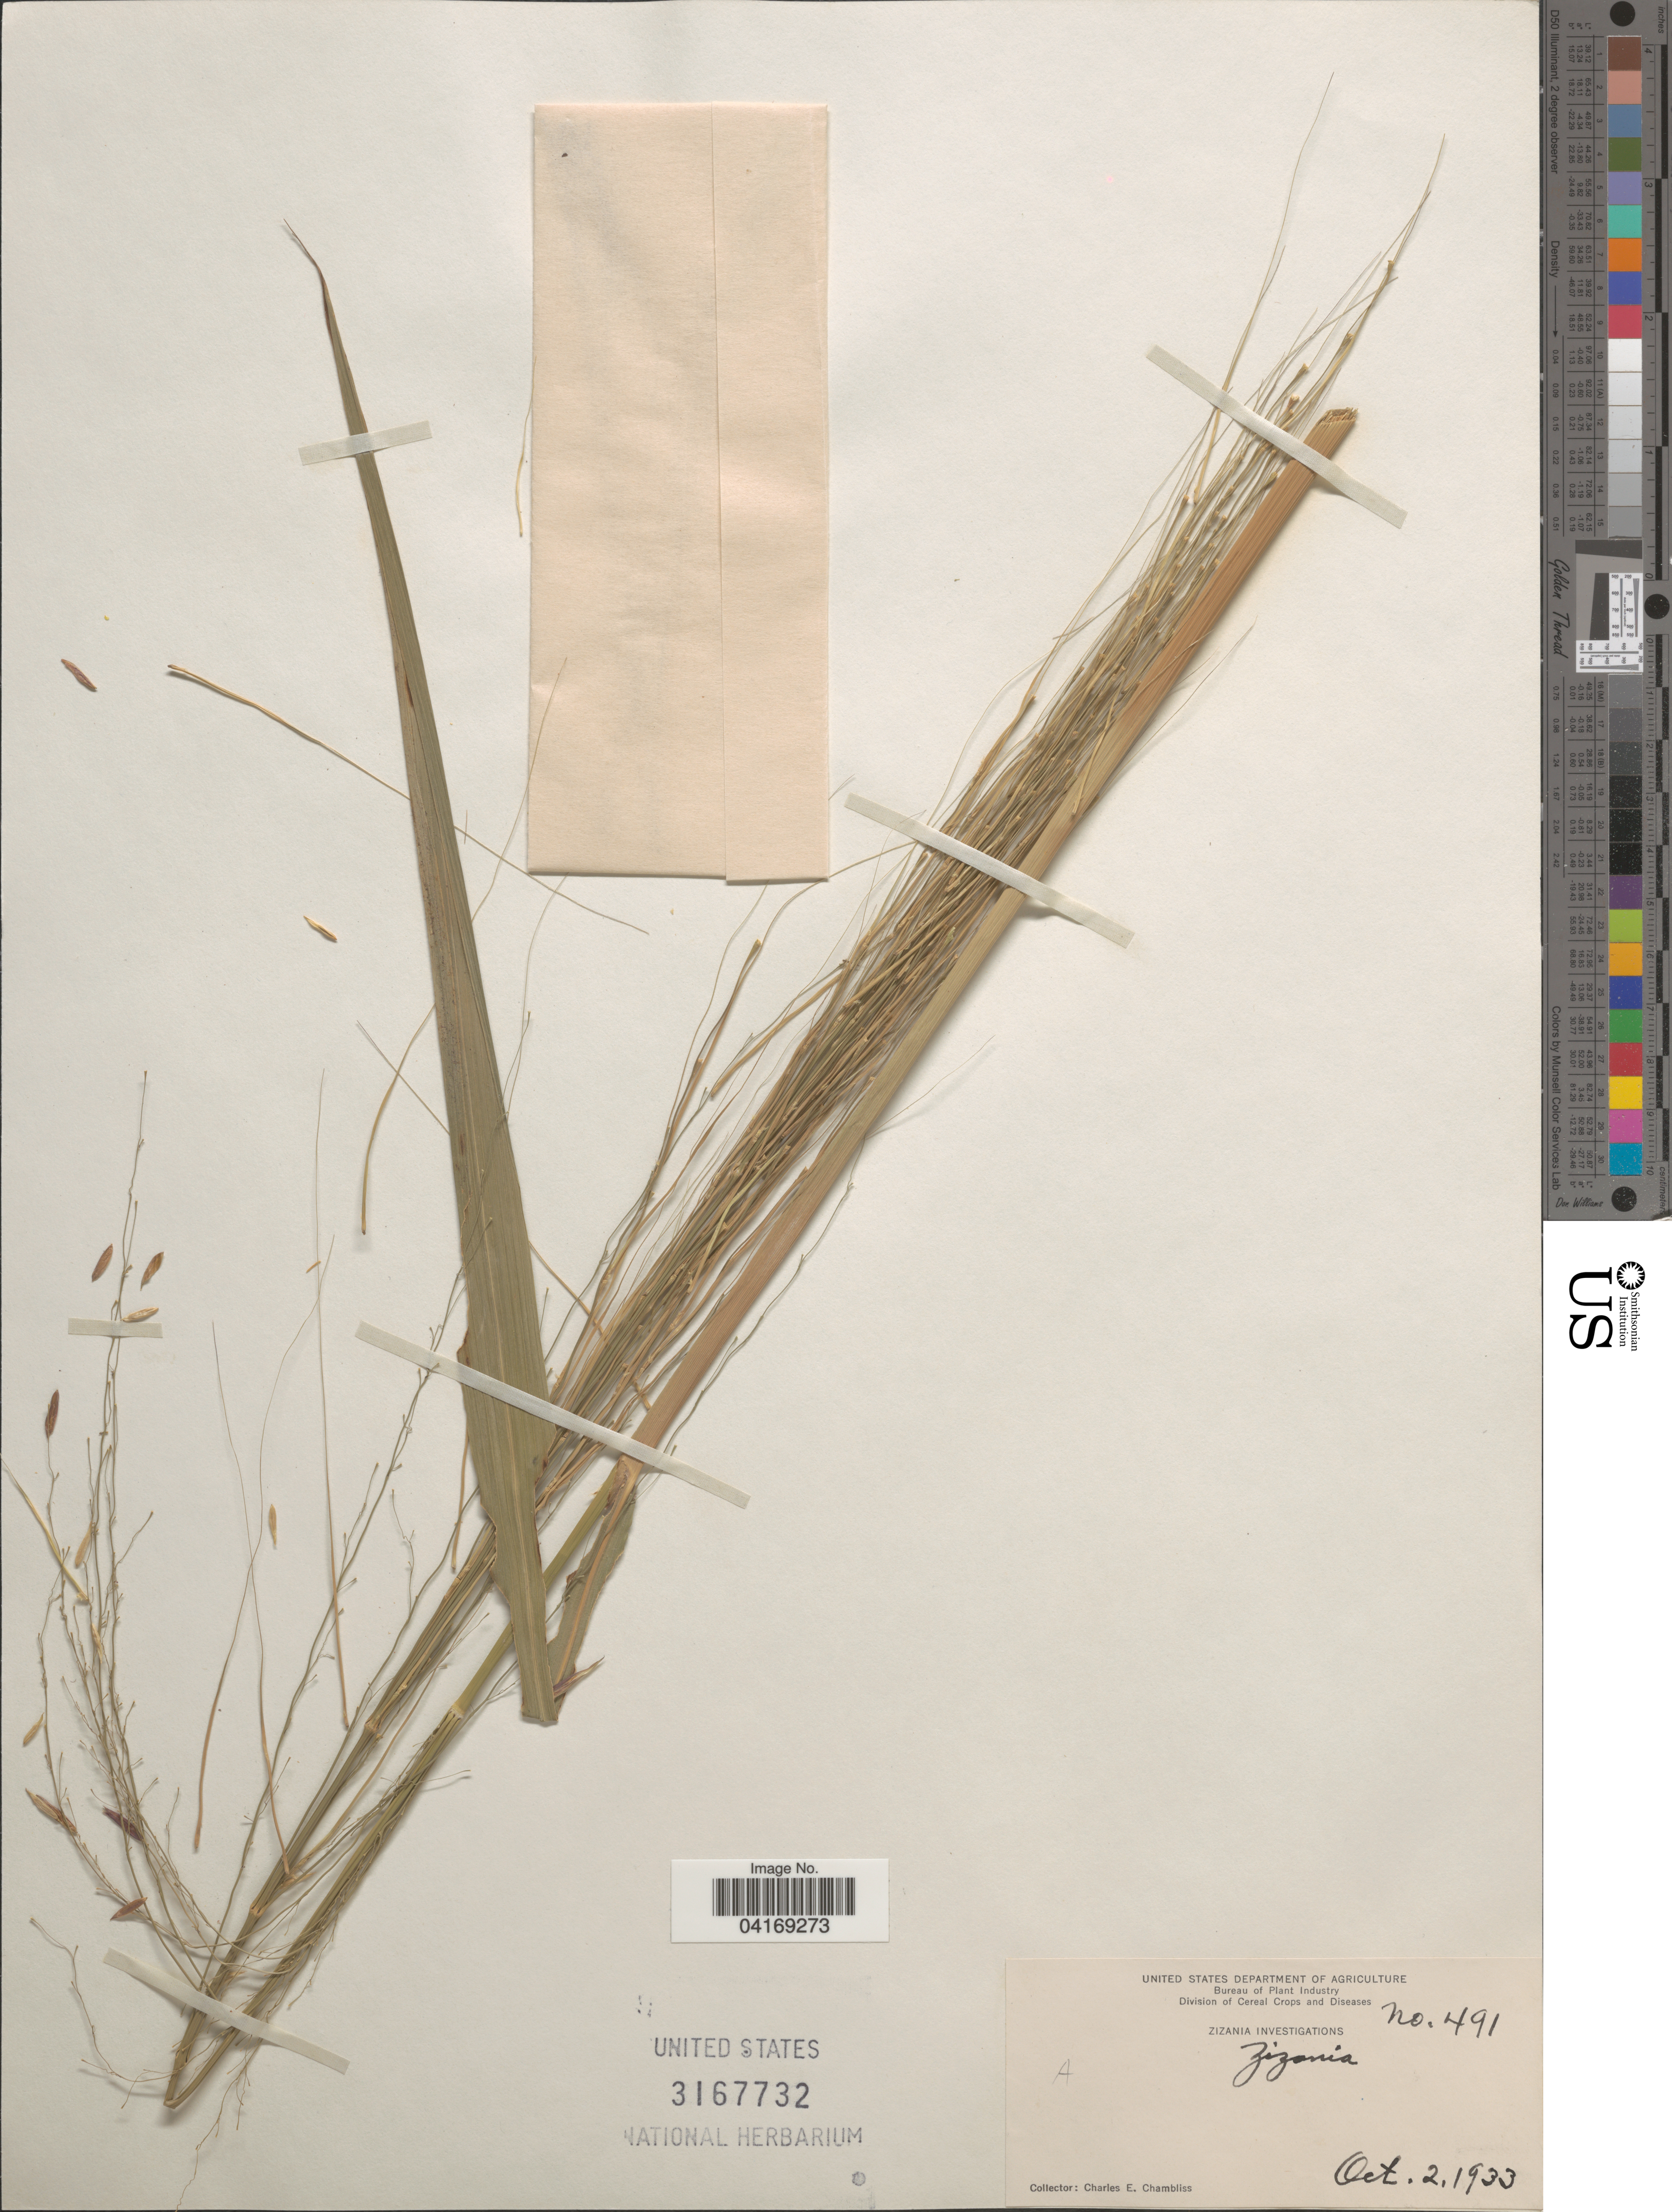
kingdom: Plantae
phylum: Tracheophyta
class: Liliopsida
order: Poales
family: Poaceae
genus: Zizania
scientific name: Zizania sp.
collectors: C. Chambliss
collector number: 491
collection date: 1933-10-02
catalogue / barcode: US 3167732